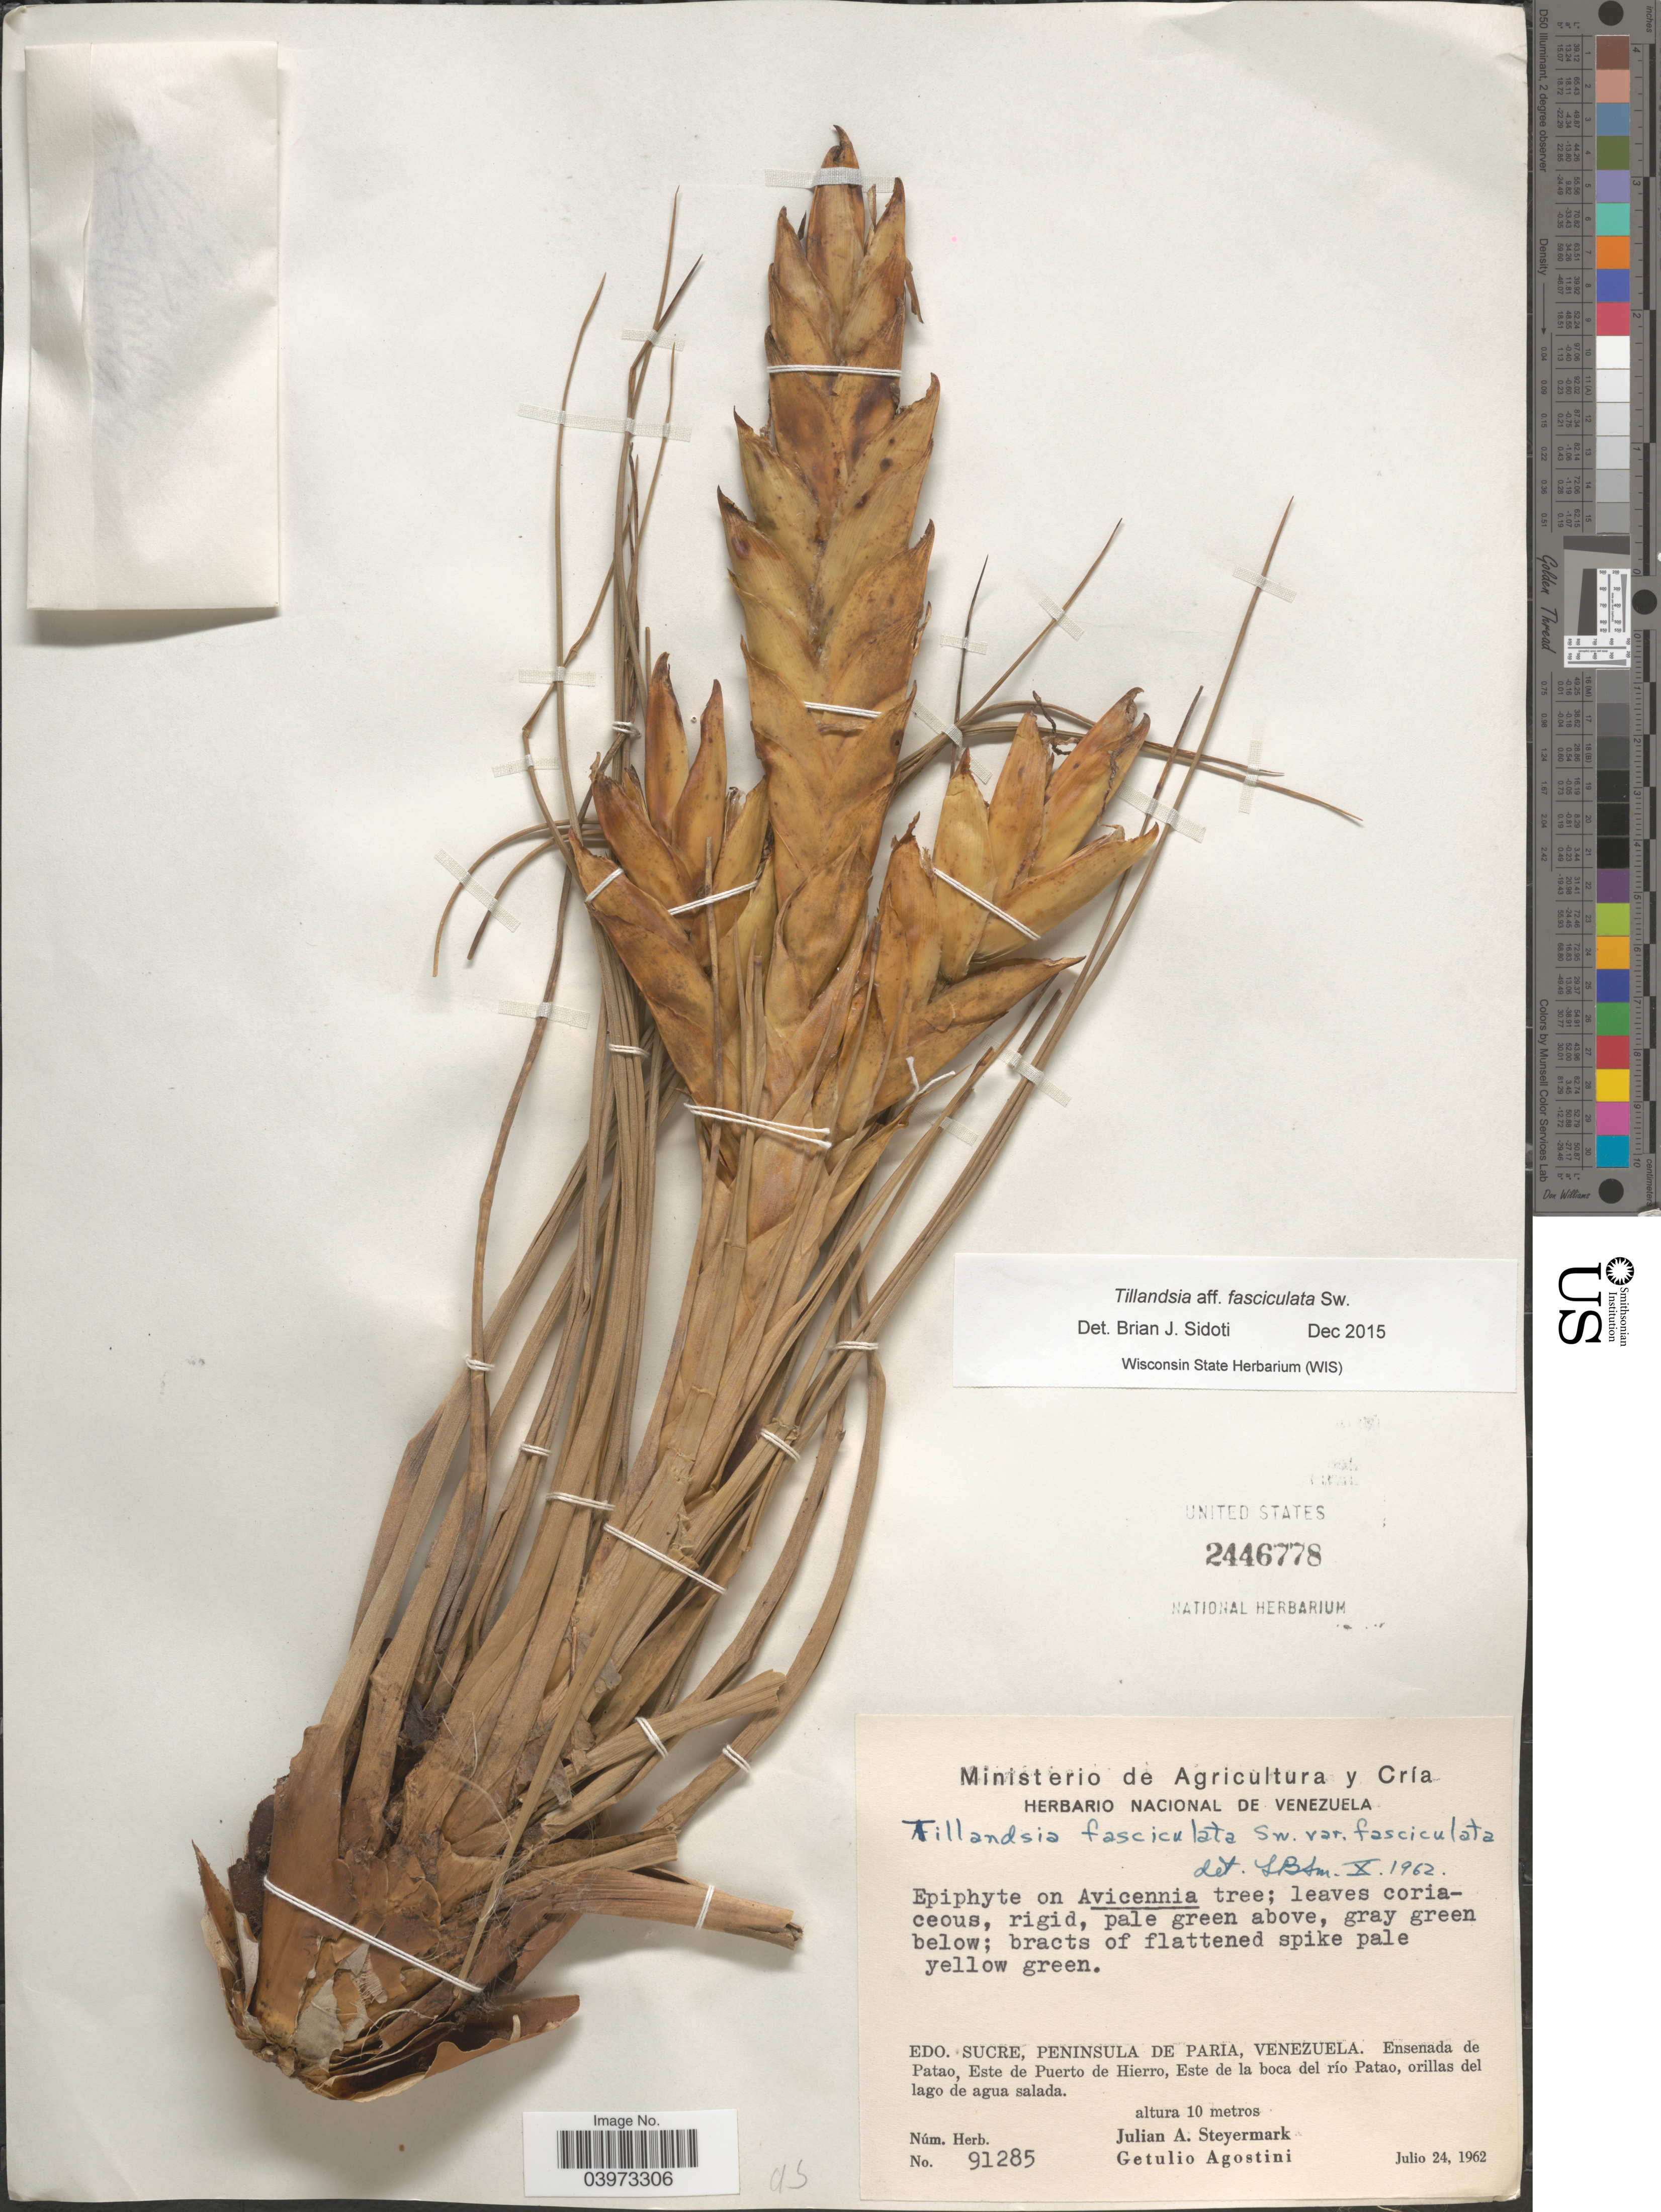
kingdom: Plantae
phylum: Tracheophyta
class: Liliopsida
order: Poales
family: Bromeliaceae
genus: Tillandsia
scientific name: Tillandsia fasciculata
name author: Sw.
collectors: J. Steyermark & G. Agostini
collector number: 91285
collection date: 1962-07-24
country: Venezuela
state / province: Sucre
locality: Peninsula de Paria. Ensenana de Patao, Este de Puerto de Hierro, Este de la boca del río Patao, orillas del lago de agua salada.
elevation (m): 10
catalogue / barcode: US 2446778